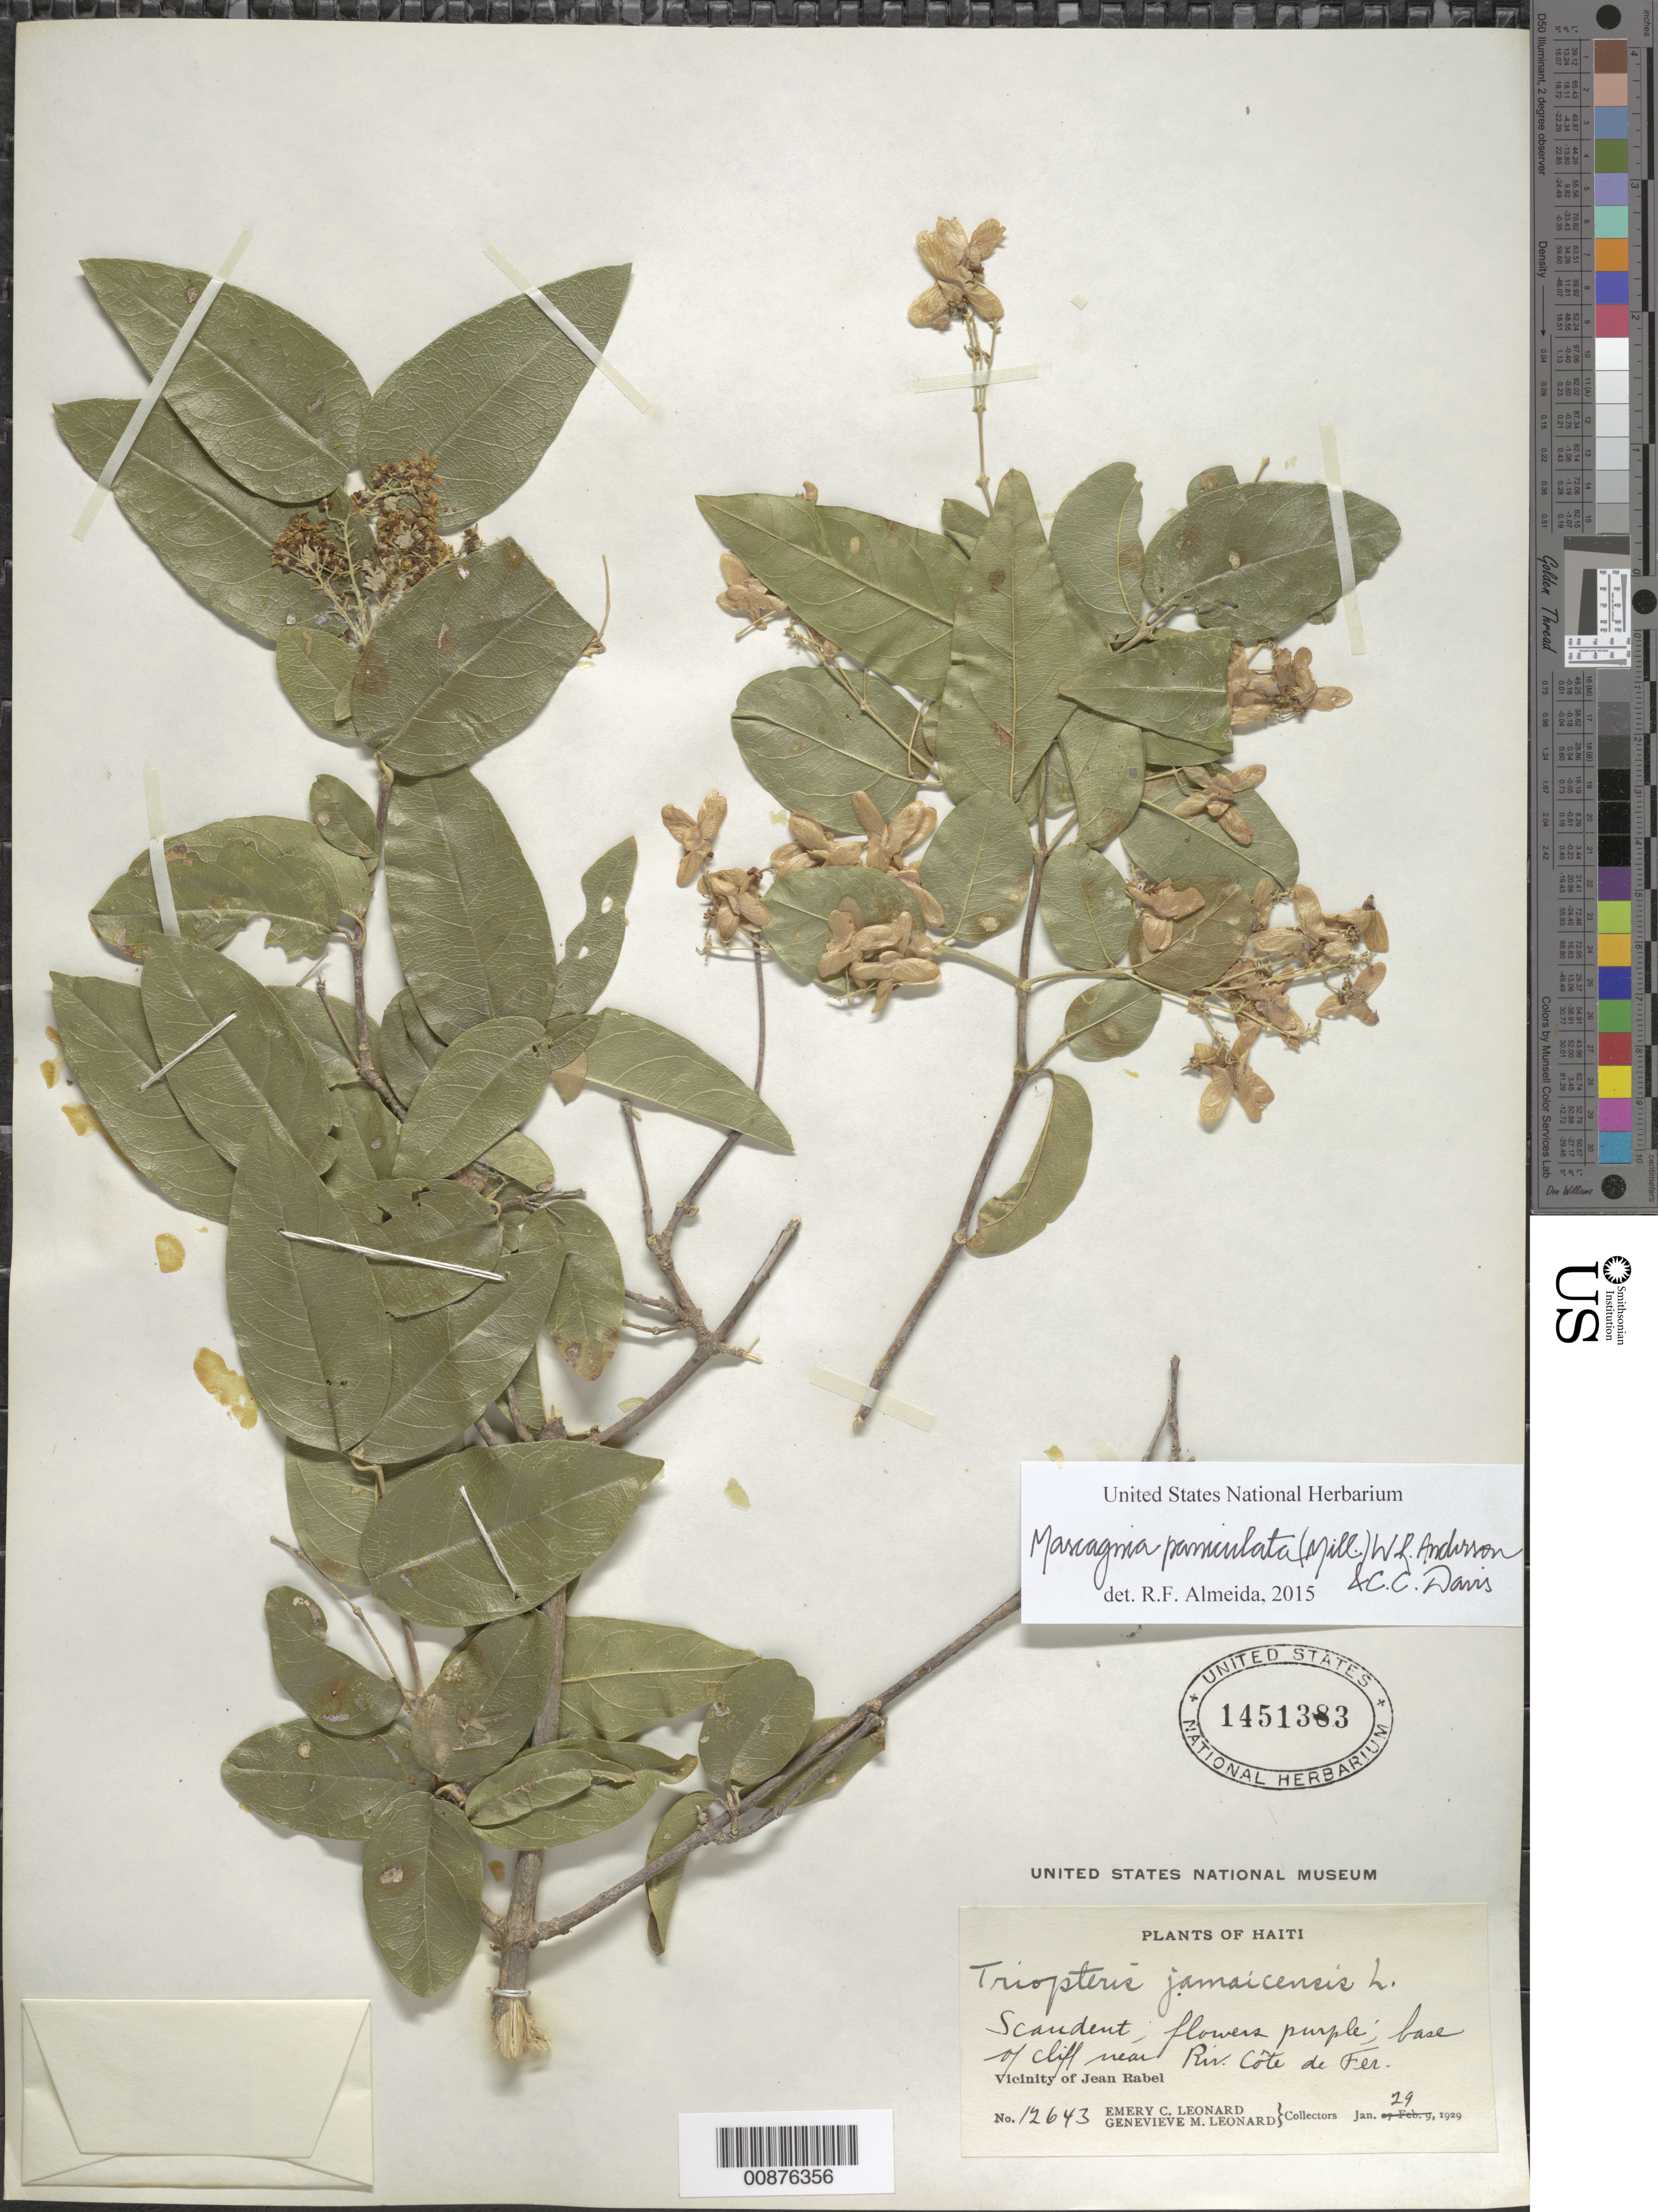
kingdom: Plantae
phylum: Tracheophyta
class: Magnoliopsida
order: Malpighiales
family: Malpighiaceae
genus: Mascagnia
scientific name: Mascagnia paniculata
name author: (Mill.) W.R. Anderson & C. Davis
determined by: De Almeida, R. F., (HUEFS), Universidade Estadual de Feira de Santana (BRAZIL)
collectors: E. C. Leonard & G. M. Leonard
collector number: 12643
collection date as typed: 29 Jan 1929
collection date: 1929-01-29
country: Haiti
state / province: Nord-Ouest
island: Hispaniola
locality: Vicinity of Jean Rabel, near Riv. Côte de Fer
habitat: Base of cliff near river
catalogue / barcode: US 1451383